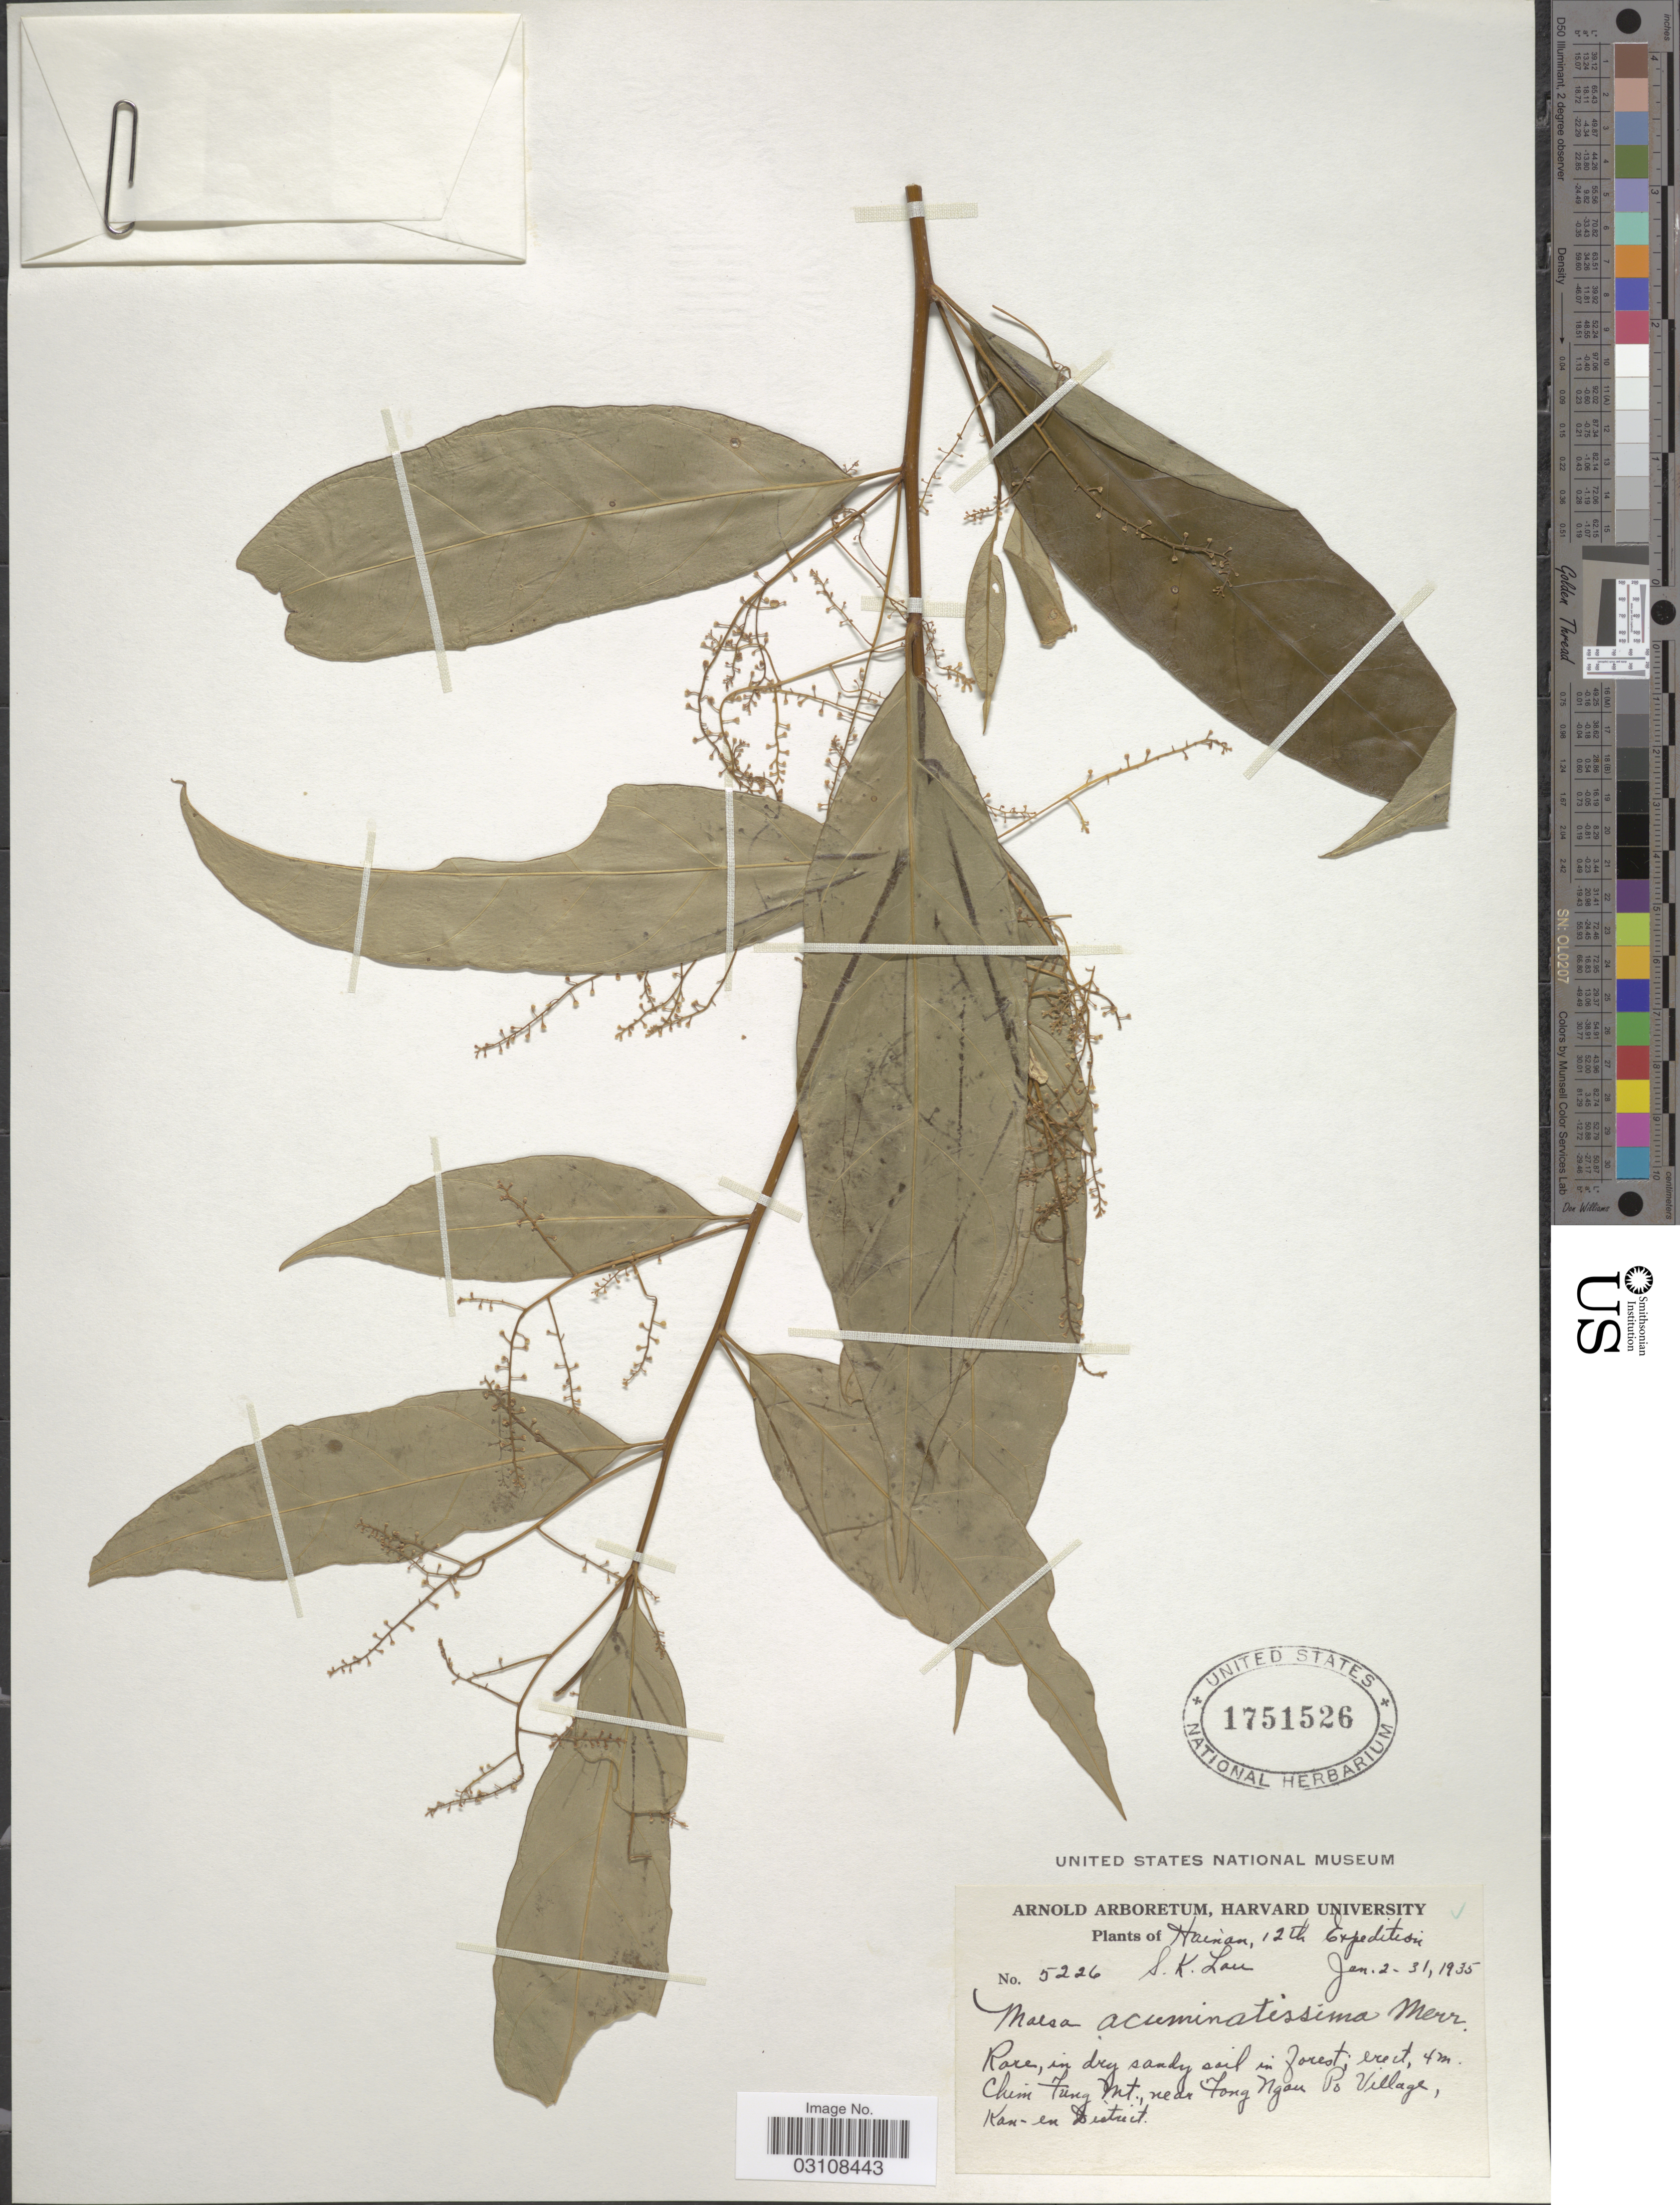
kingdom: Plantae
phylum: Tracheophyta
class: Magnoliopsida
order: Ericales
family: Primulaceae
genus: Maesa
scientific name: Maesa acuminatissima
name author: Merr.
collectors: S. K. Lau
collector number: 5226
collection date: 1935-01-02/1935-01-31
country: China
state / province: Hainan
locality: Chim Fung Mt., near Fong Ngau Po Village, Kan- en District.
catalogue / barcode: US 1751526